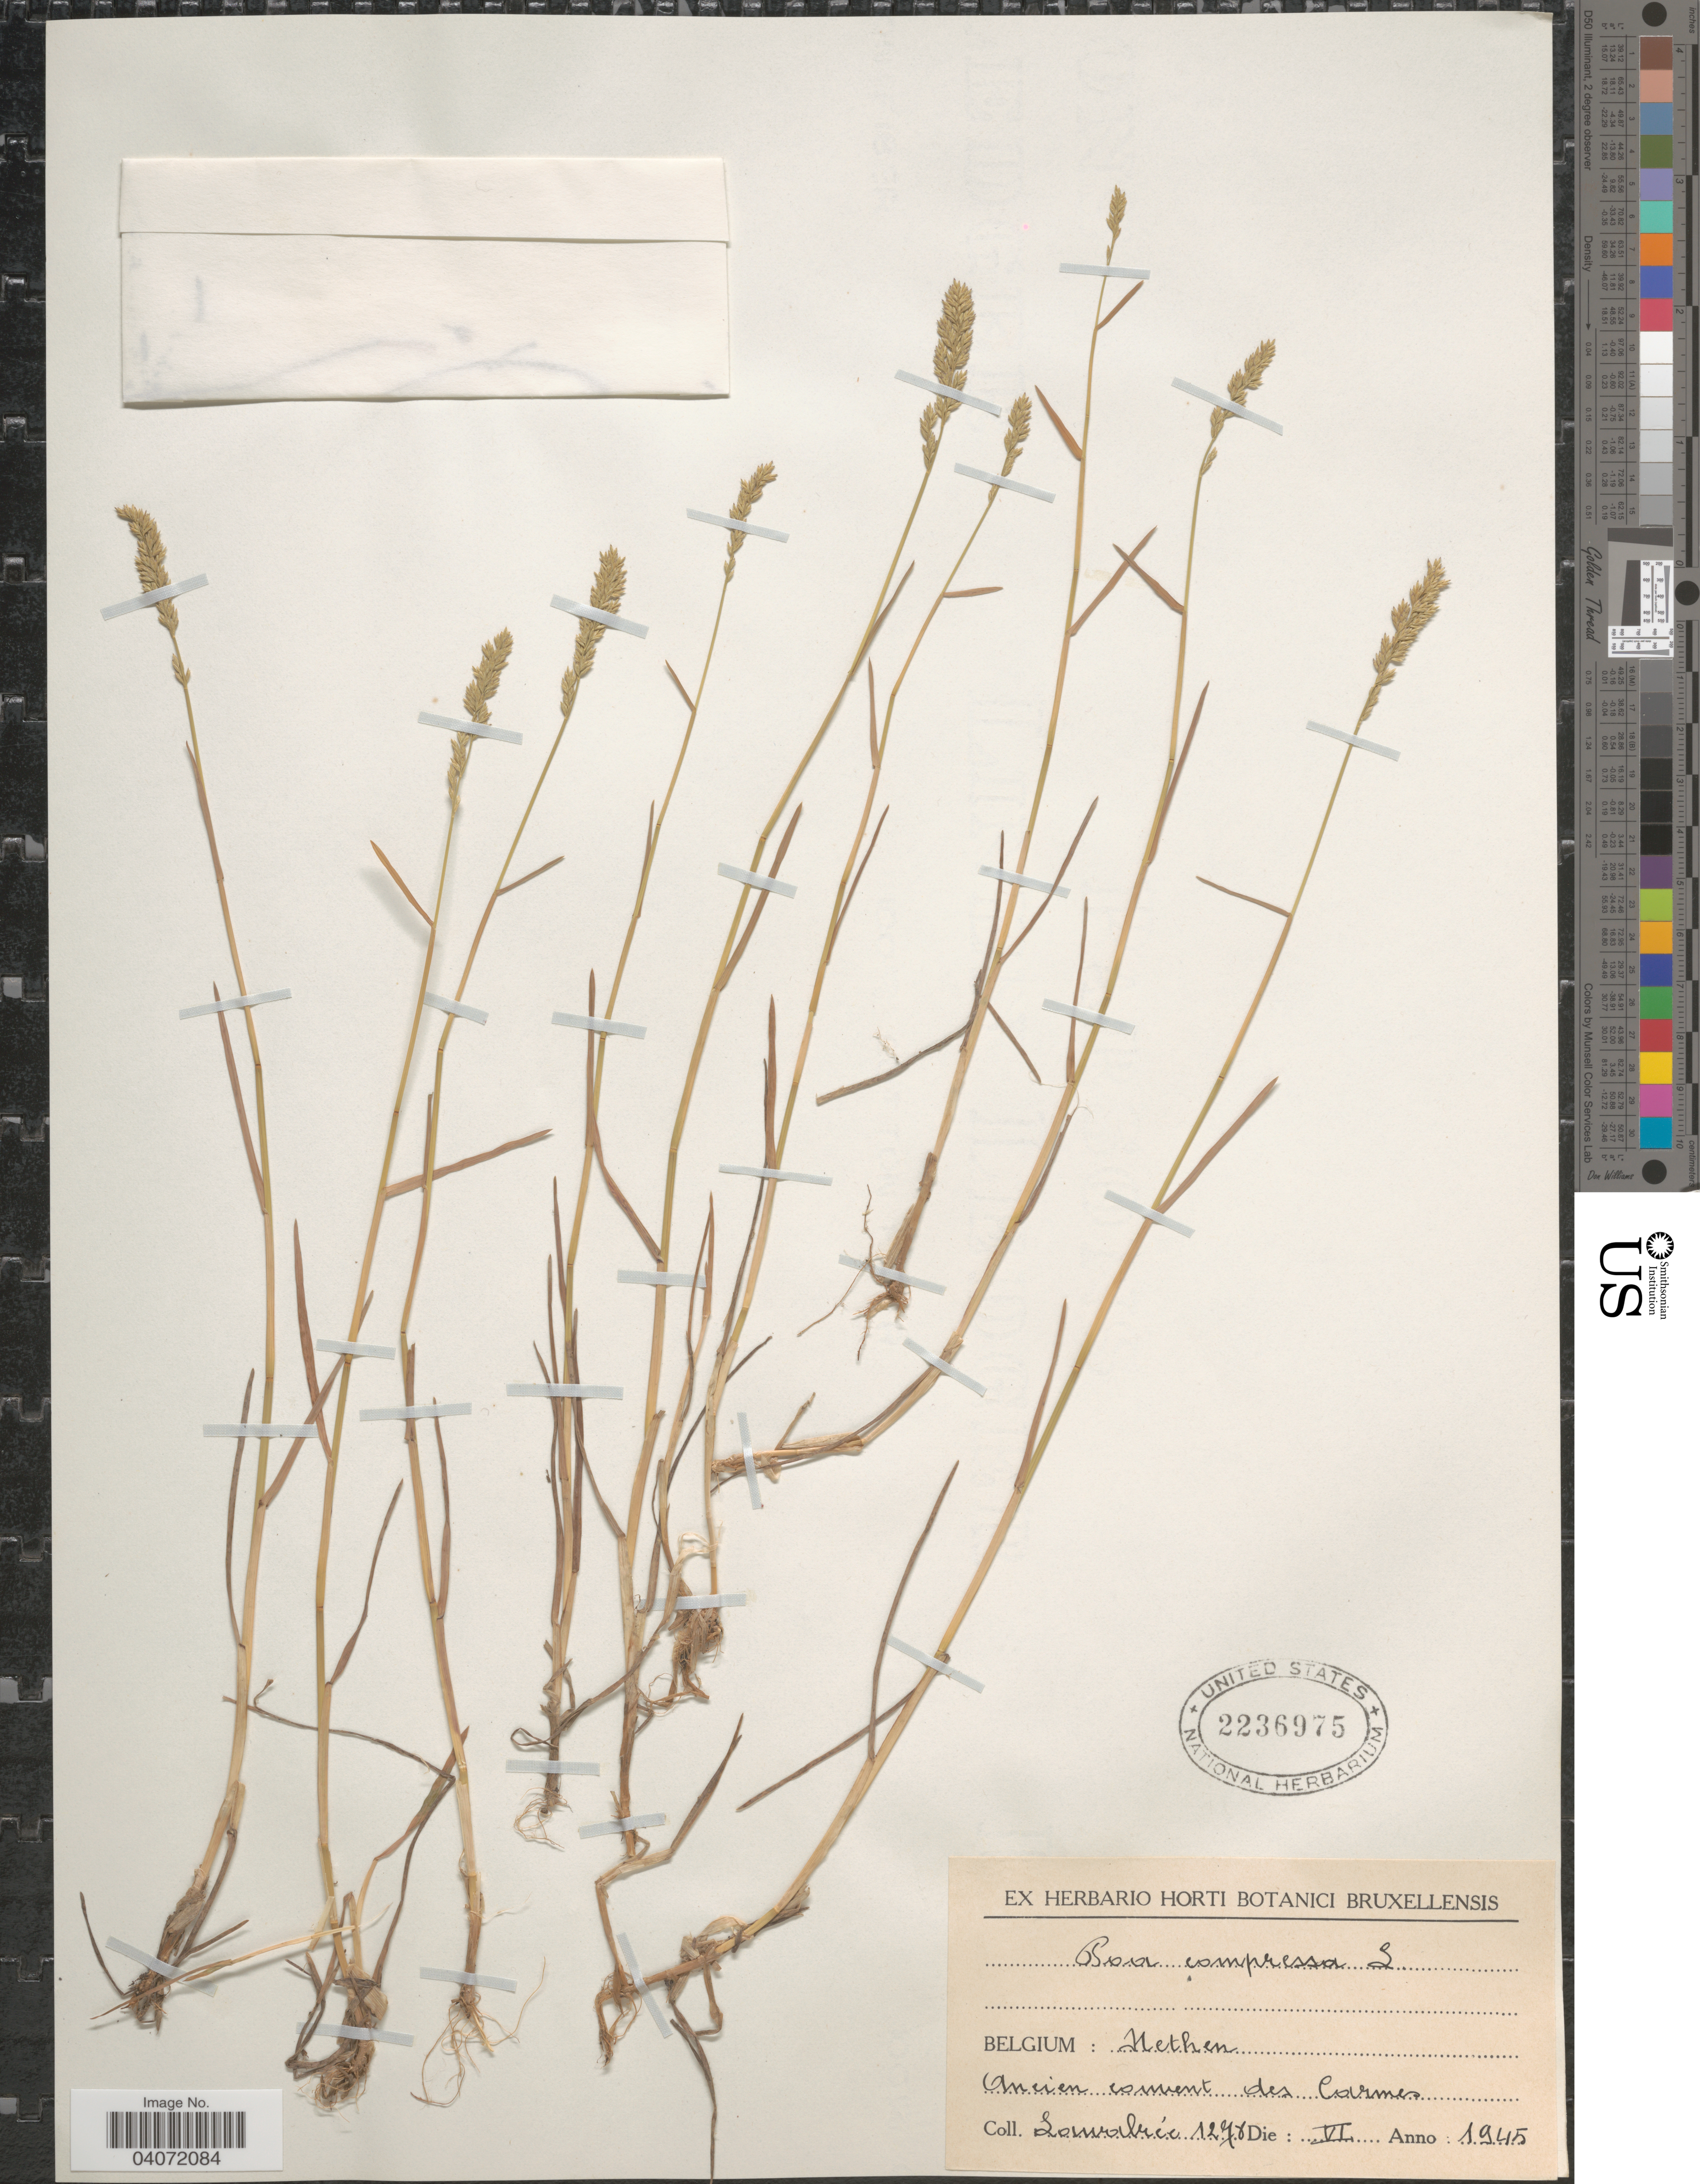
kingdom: Plantae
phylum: Tracheophyta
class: Liliopsida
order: Poales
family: Poaceae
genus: Poa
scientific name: Poa compressa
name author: L.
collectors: Lawalrée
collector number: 1278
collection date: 1945-06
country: Belgium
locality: Nethen. Ancien commient des Carmes.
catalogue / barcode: US 2236975